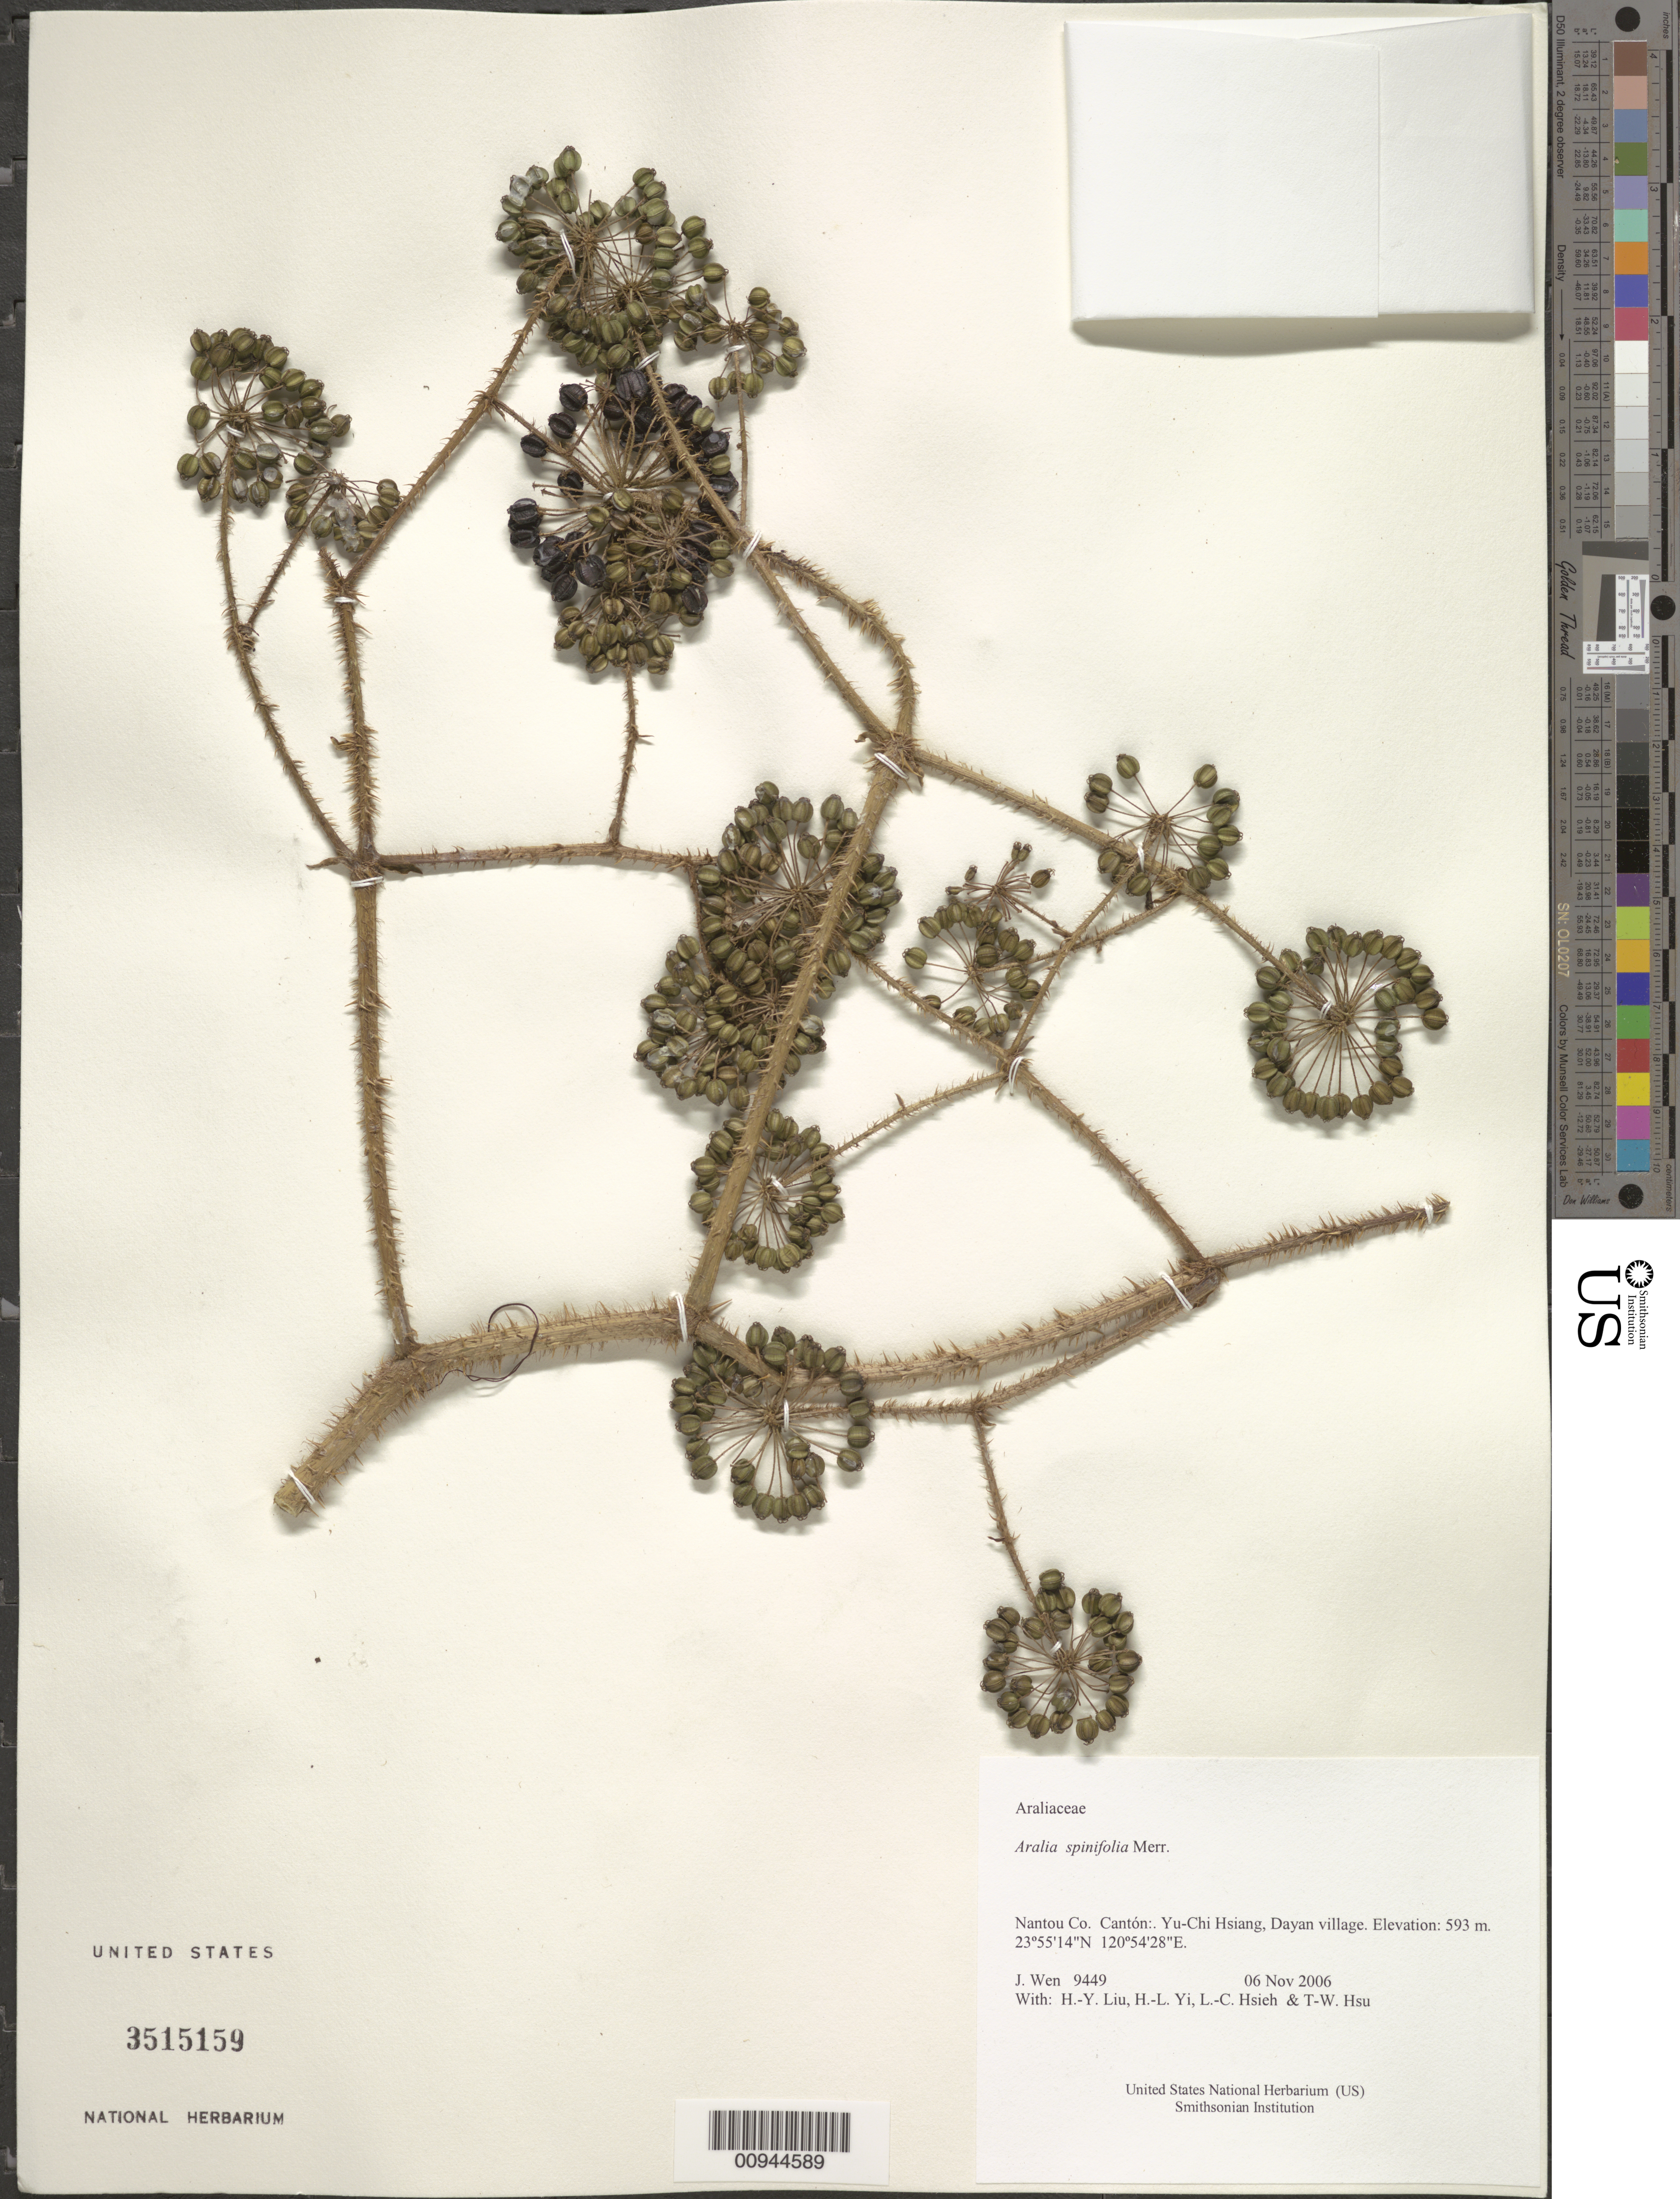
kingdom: Plantae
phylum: Tracheophyta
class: Magnoliopsida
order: Apiales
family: Araliaceae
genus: Aralia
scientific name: Aralia spinifolia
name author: Merr.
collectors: J. Wen, H. Liu, H. l. Yi, L. Hsieh & T. Hsu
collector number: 9449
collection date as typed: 06 Nov 2006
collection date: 2006-11-06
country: Taiwan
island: Taiwan [Formosa]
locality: Yu-Chi Hsiang, Dayan village.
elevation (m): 593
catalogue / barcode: US 3515159